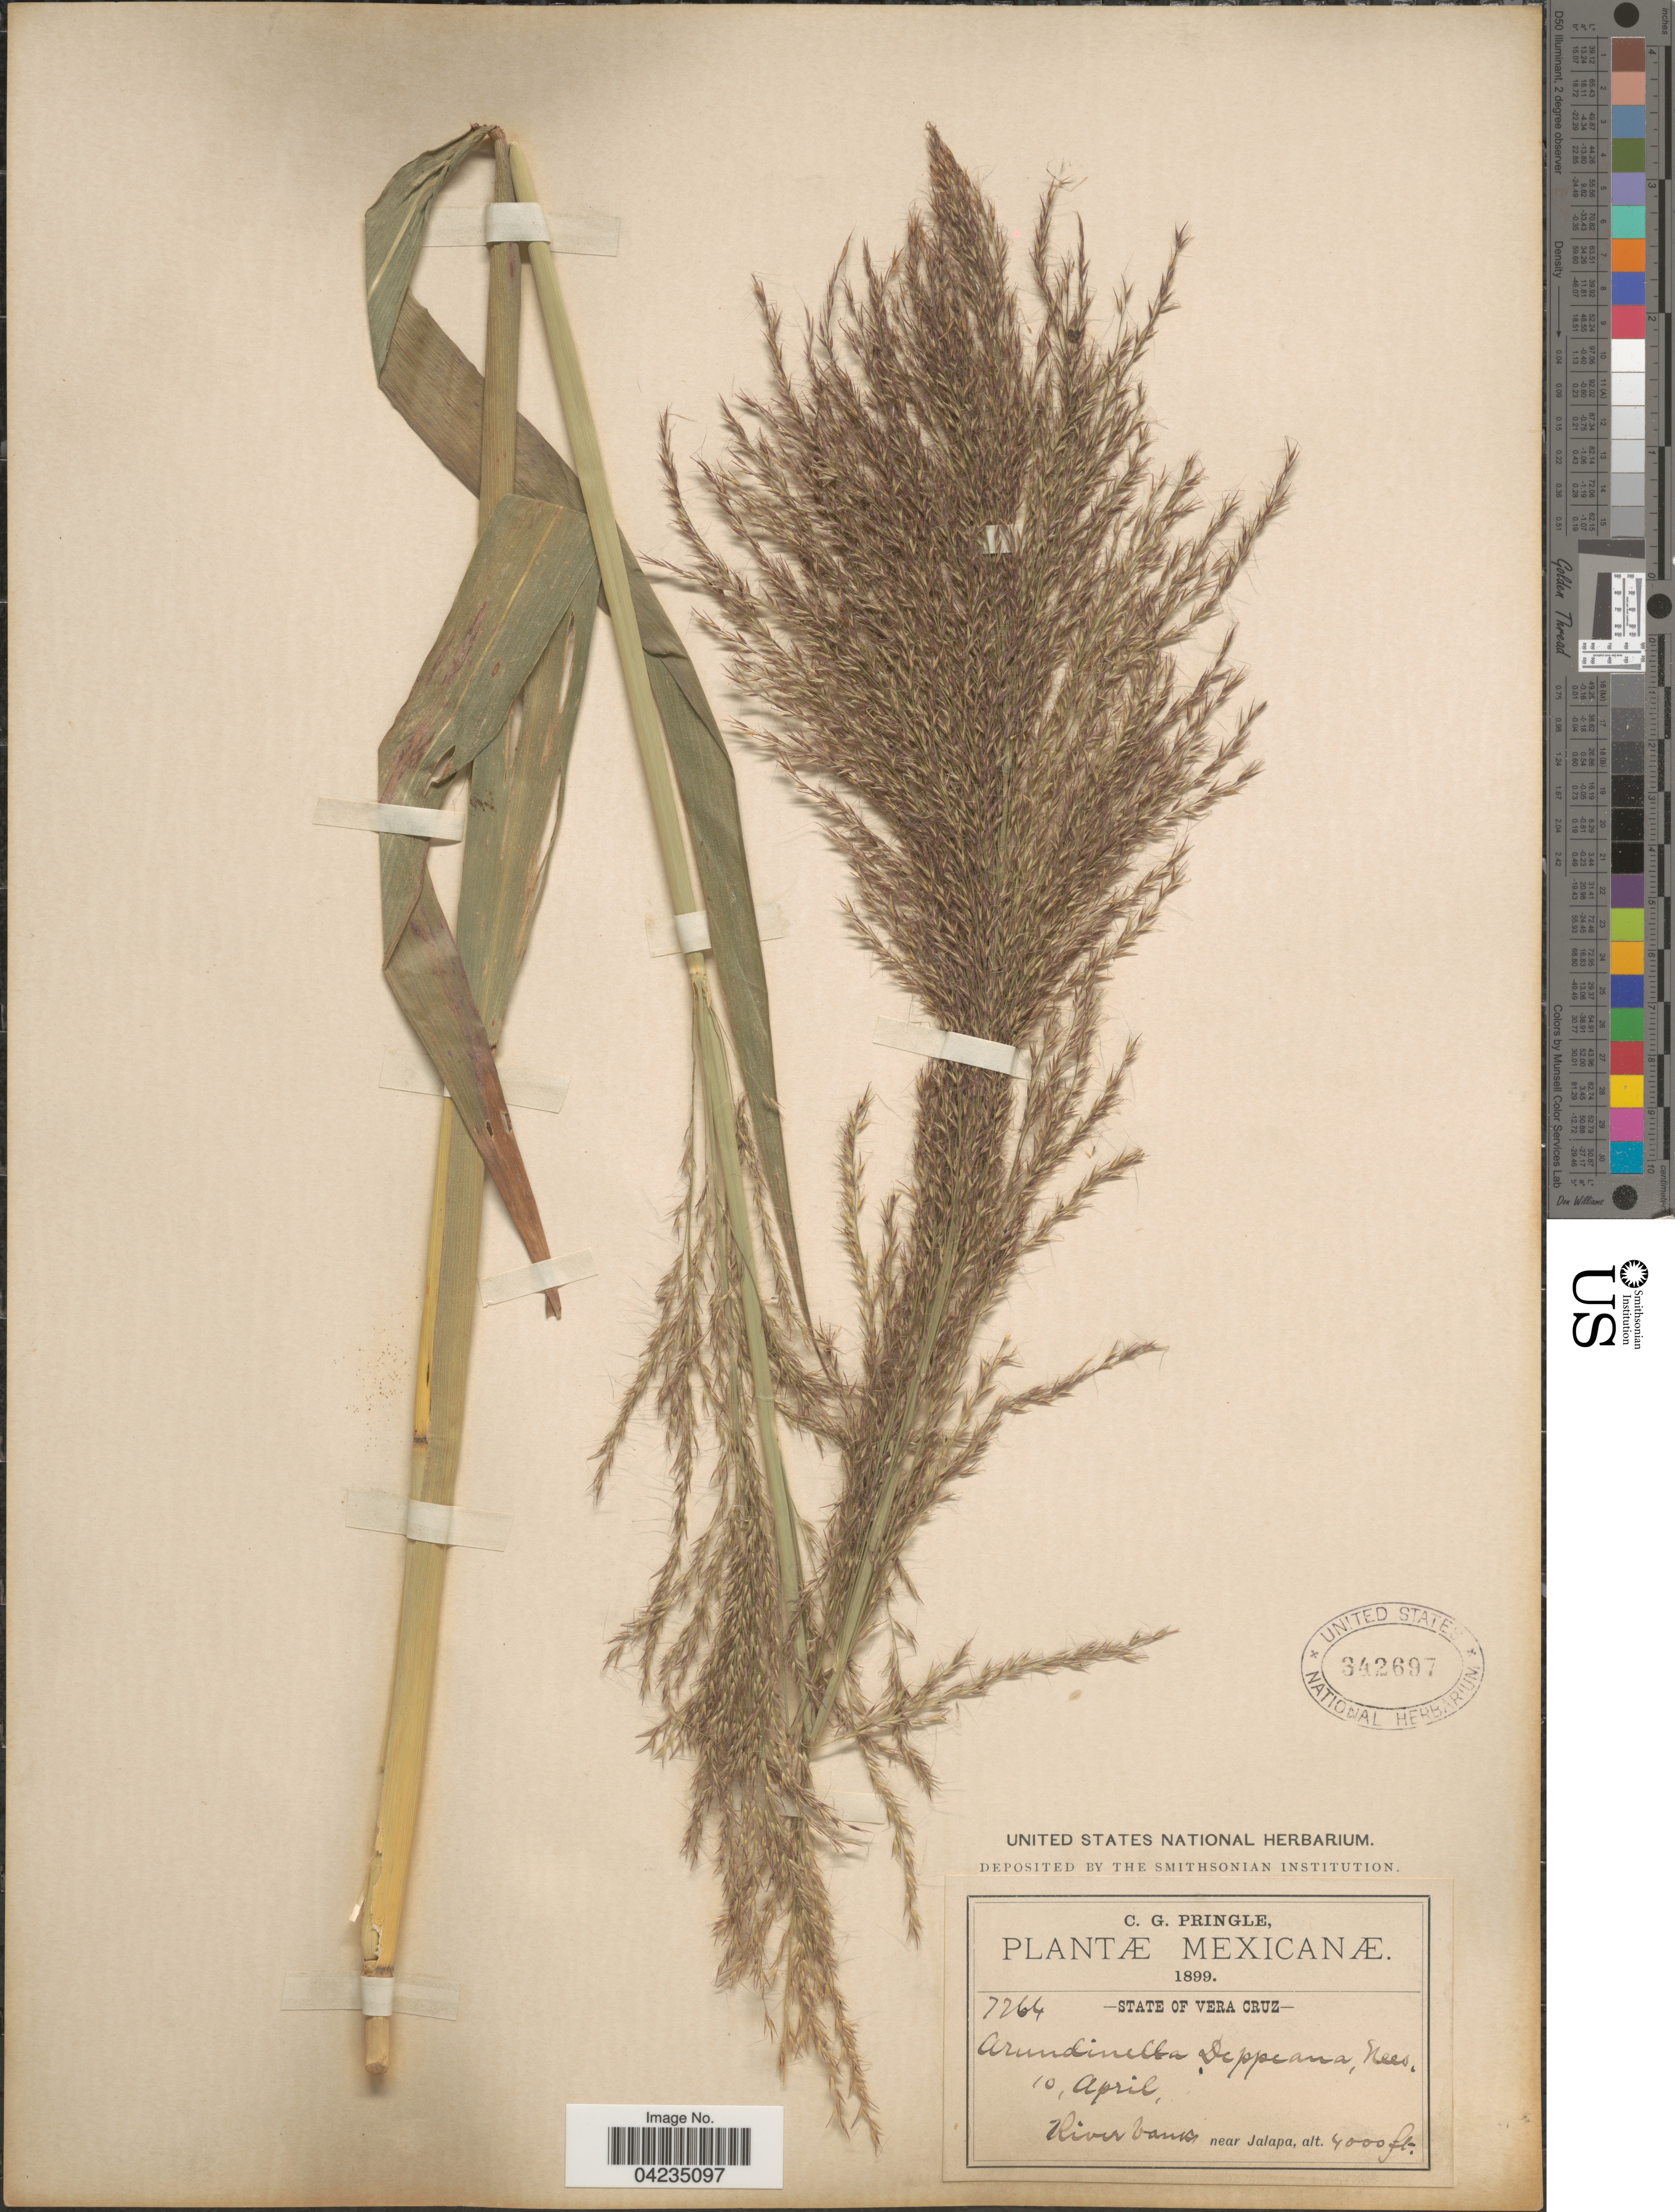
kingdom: Plantae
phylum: Tracheophyta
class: Liliopsida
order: Poales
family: Poaceae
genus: Arundinella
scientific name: Arundinella deppeana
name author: Nees ex Steud.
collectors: C. G. Pringle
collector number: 7264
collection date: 1899-04-10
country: Mexico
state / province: Veracruz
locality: State of Vera Cruz. River banks near Jalapa.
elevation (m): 1219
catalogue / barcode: US 342697